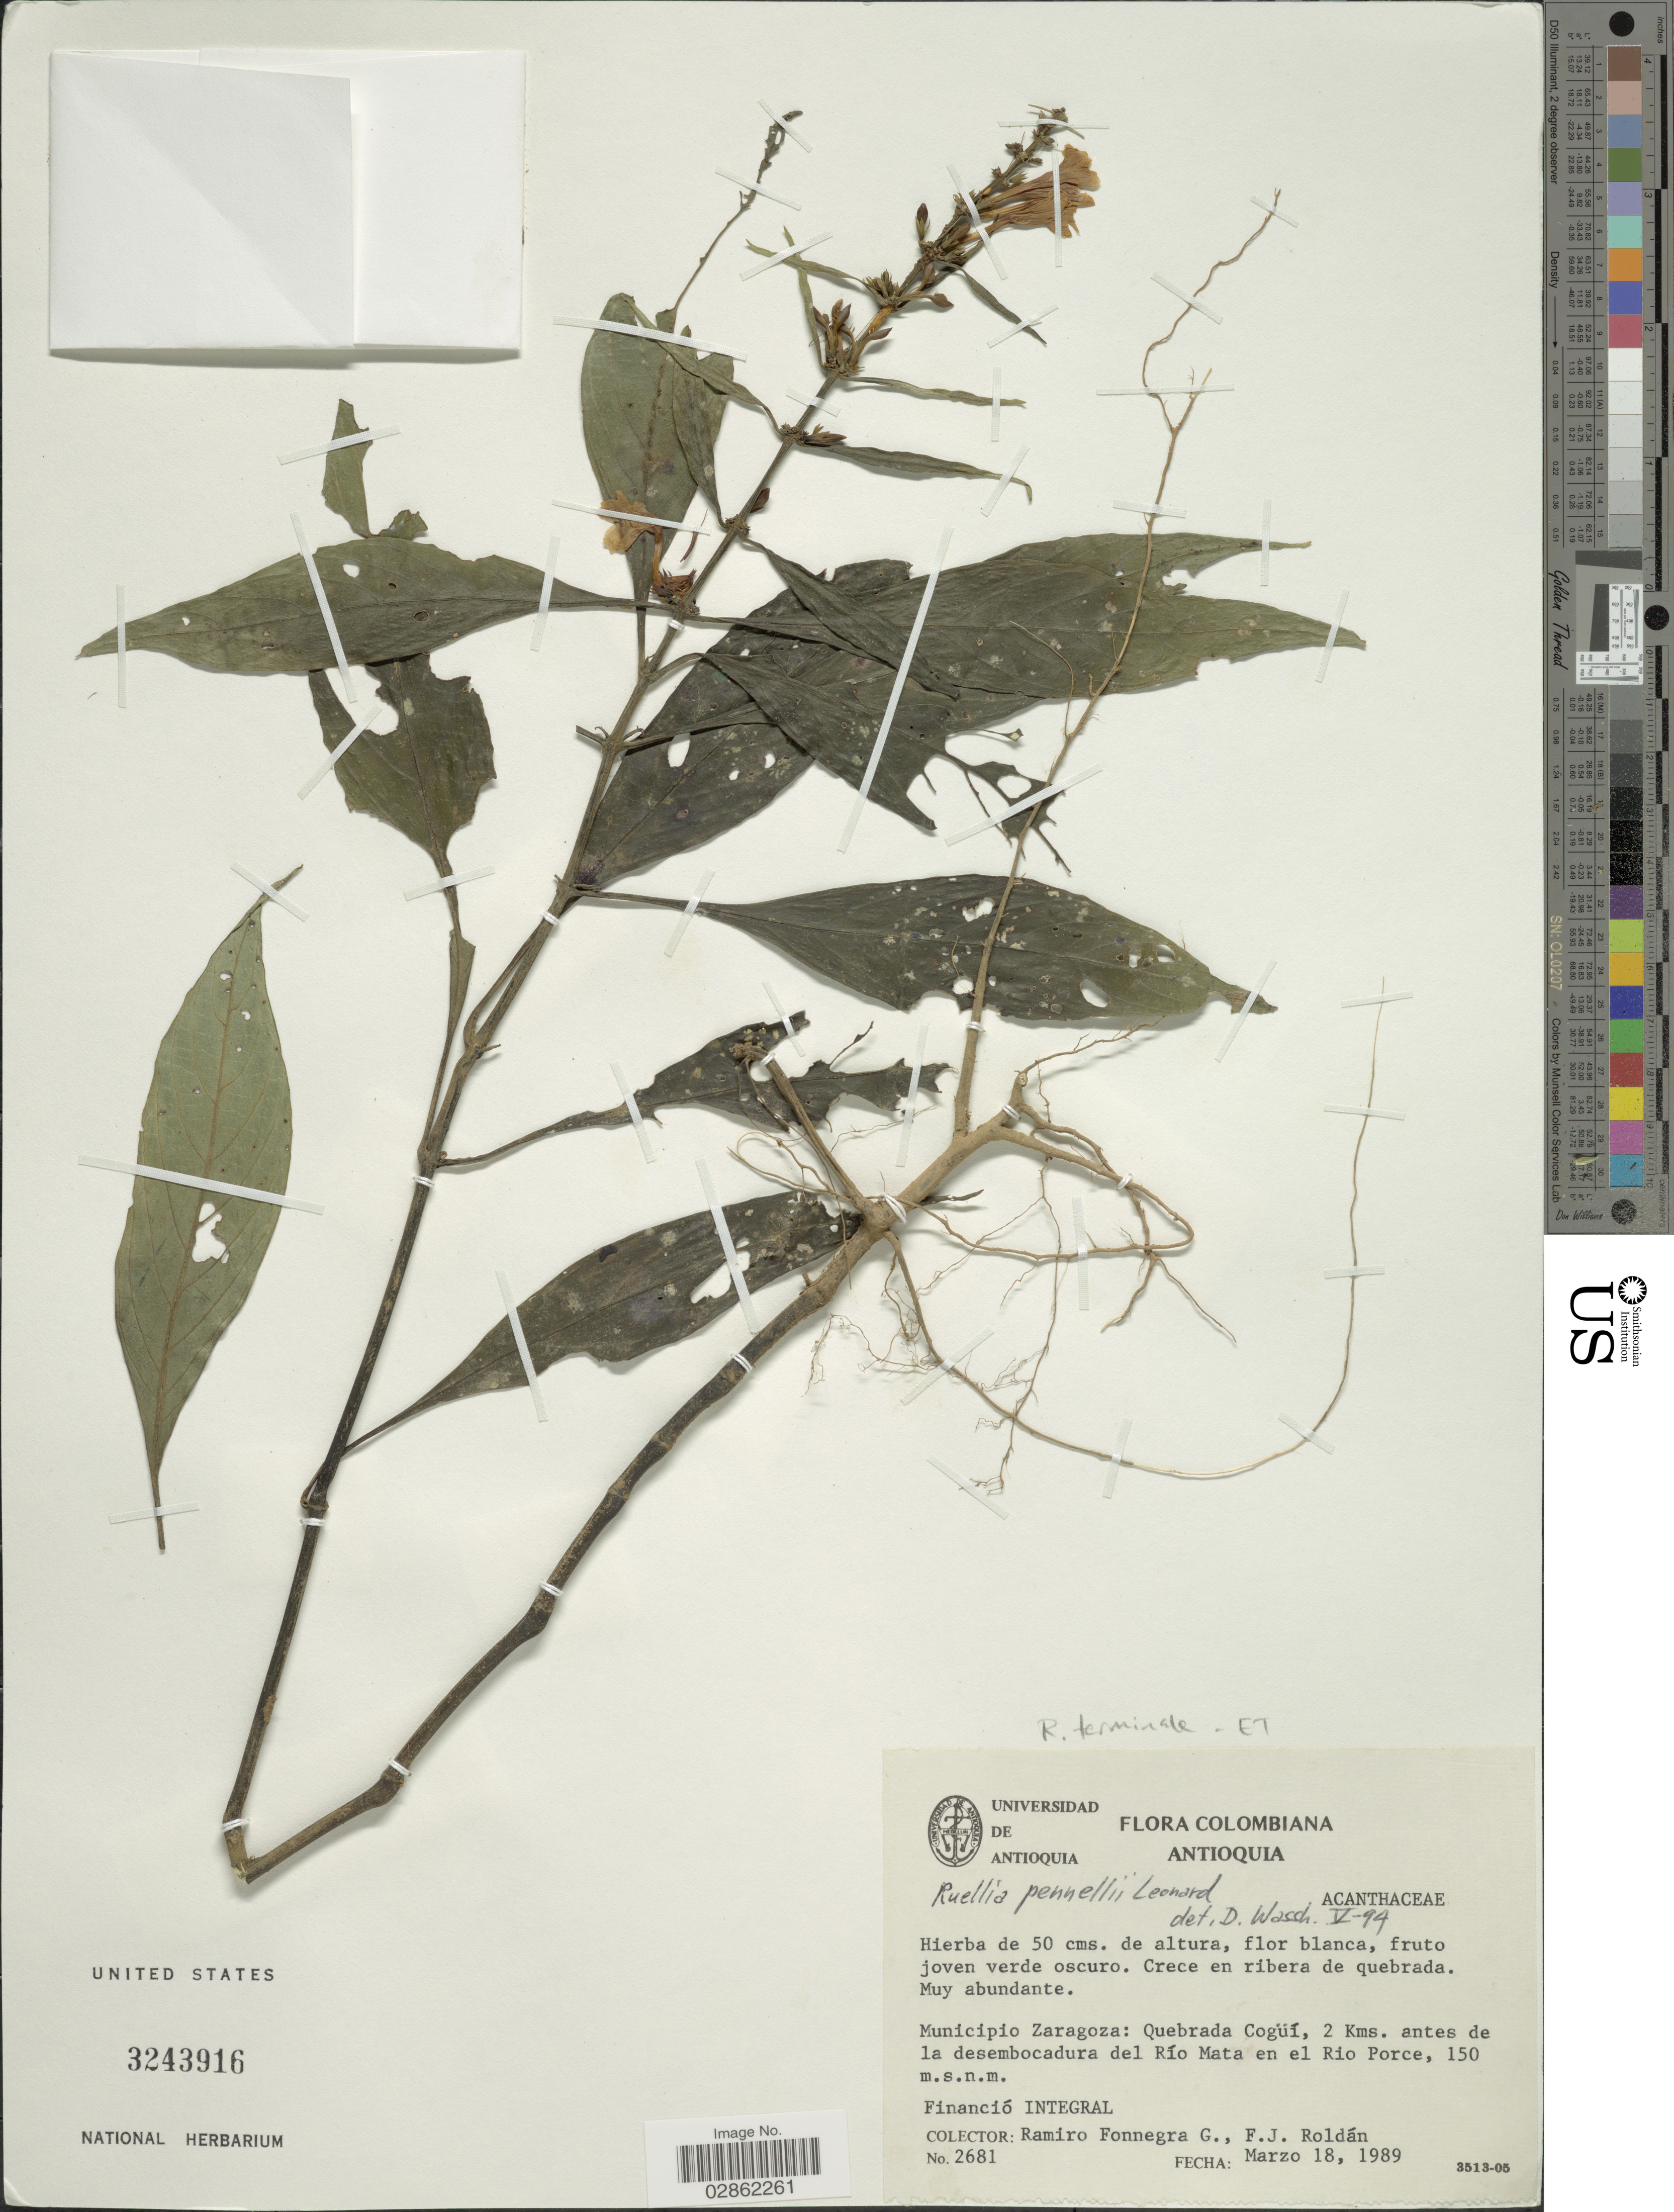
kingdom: Plantae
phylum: Tracheophyta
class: Magnoliopsida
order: Lamiales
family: Acanthaceae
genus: Ruellia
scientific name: Ruellia terminalis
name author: (Nees) Wassh.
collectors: R. Fonnegra G. & F. J. Roldán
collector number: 2681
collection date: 1989-03-19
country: Colombia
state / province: Antioquia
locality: Municipio Zaragoza, Quebrada Cogüí, 2 Kms. antes de la desembocadura del Río Mata en el Rio Porce.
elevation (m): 150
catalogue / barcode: US 3243916